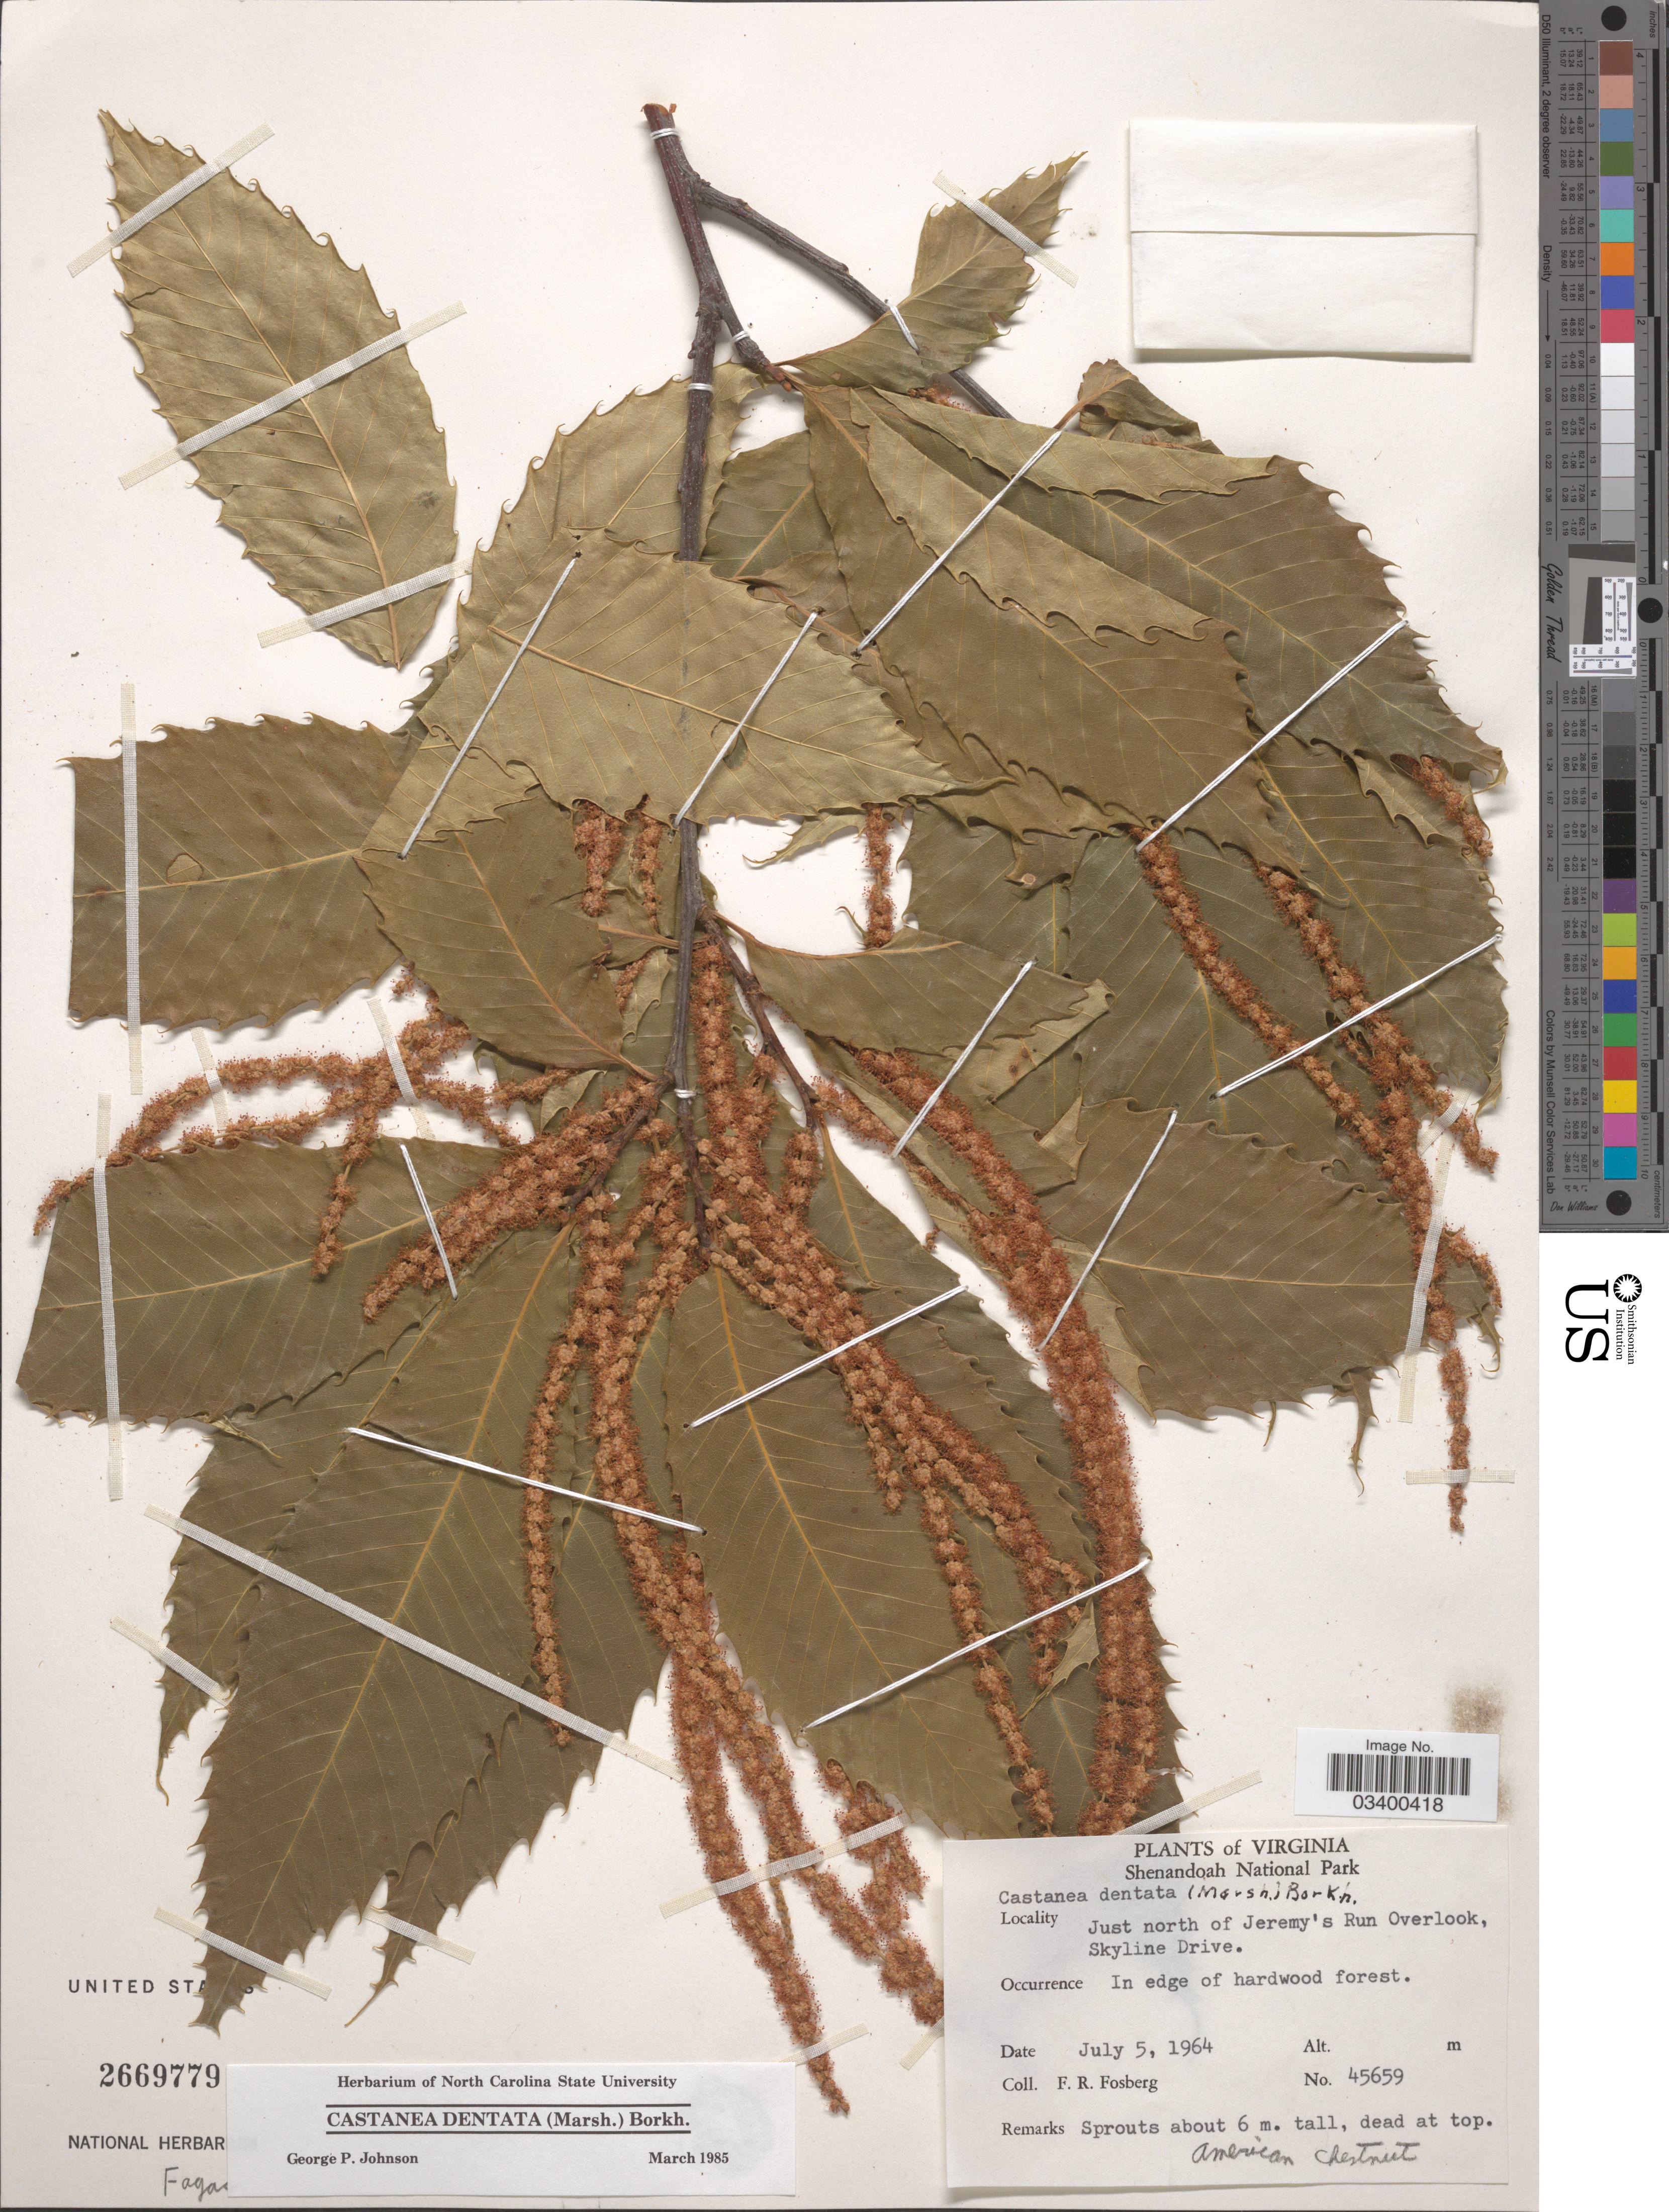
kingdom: Plantae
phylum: Tracheophyta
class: Magnoliopsida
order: Fagales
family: Fagaceae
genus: Castanea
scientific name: Castanea dentata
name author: (Marshall) Borkh.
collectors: F. R. Fosberg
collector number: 45659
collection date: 1964-07-05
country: United States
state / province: Virginia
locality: Shenandoah National Park. Just north of Jeremy's Run Overlook, Skyline Drive.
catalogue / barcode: US 2669779